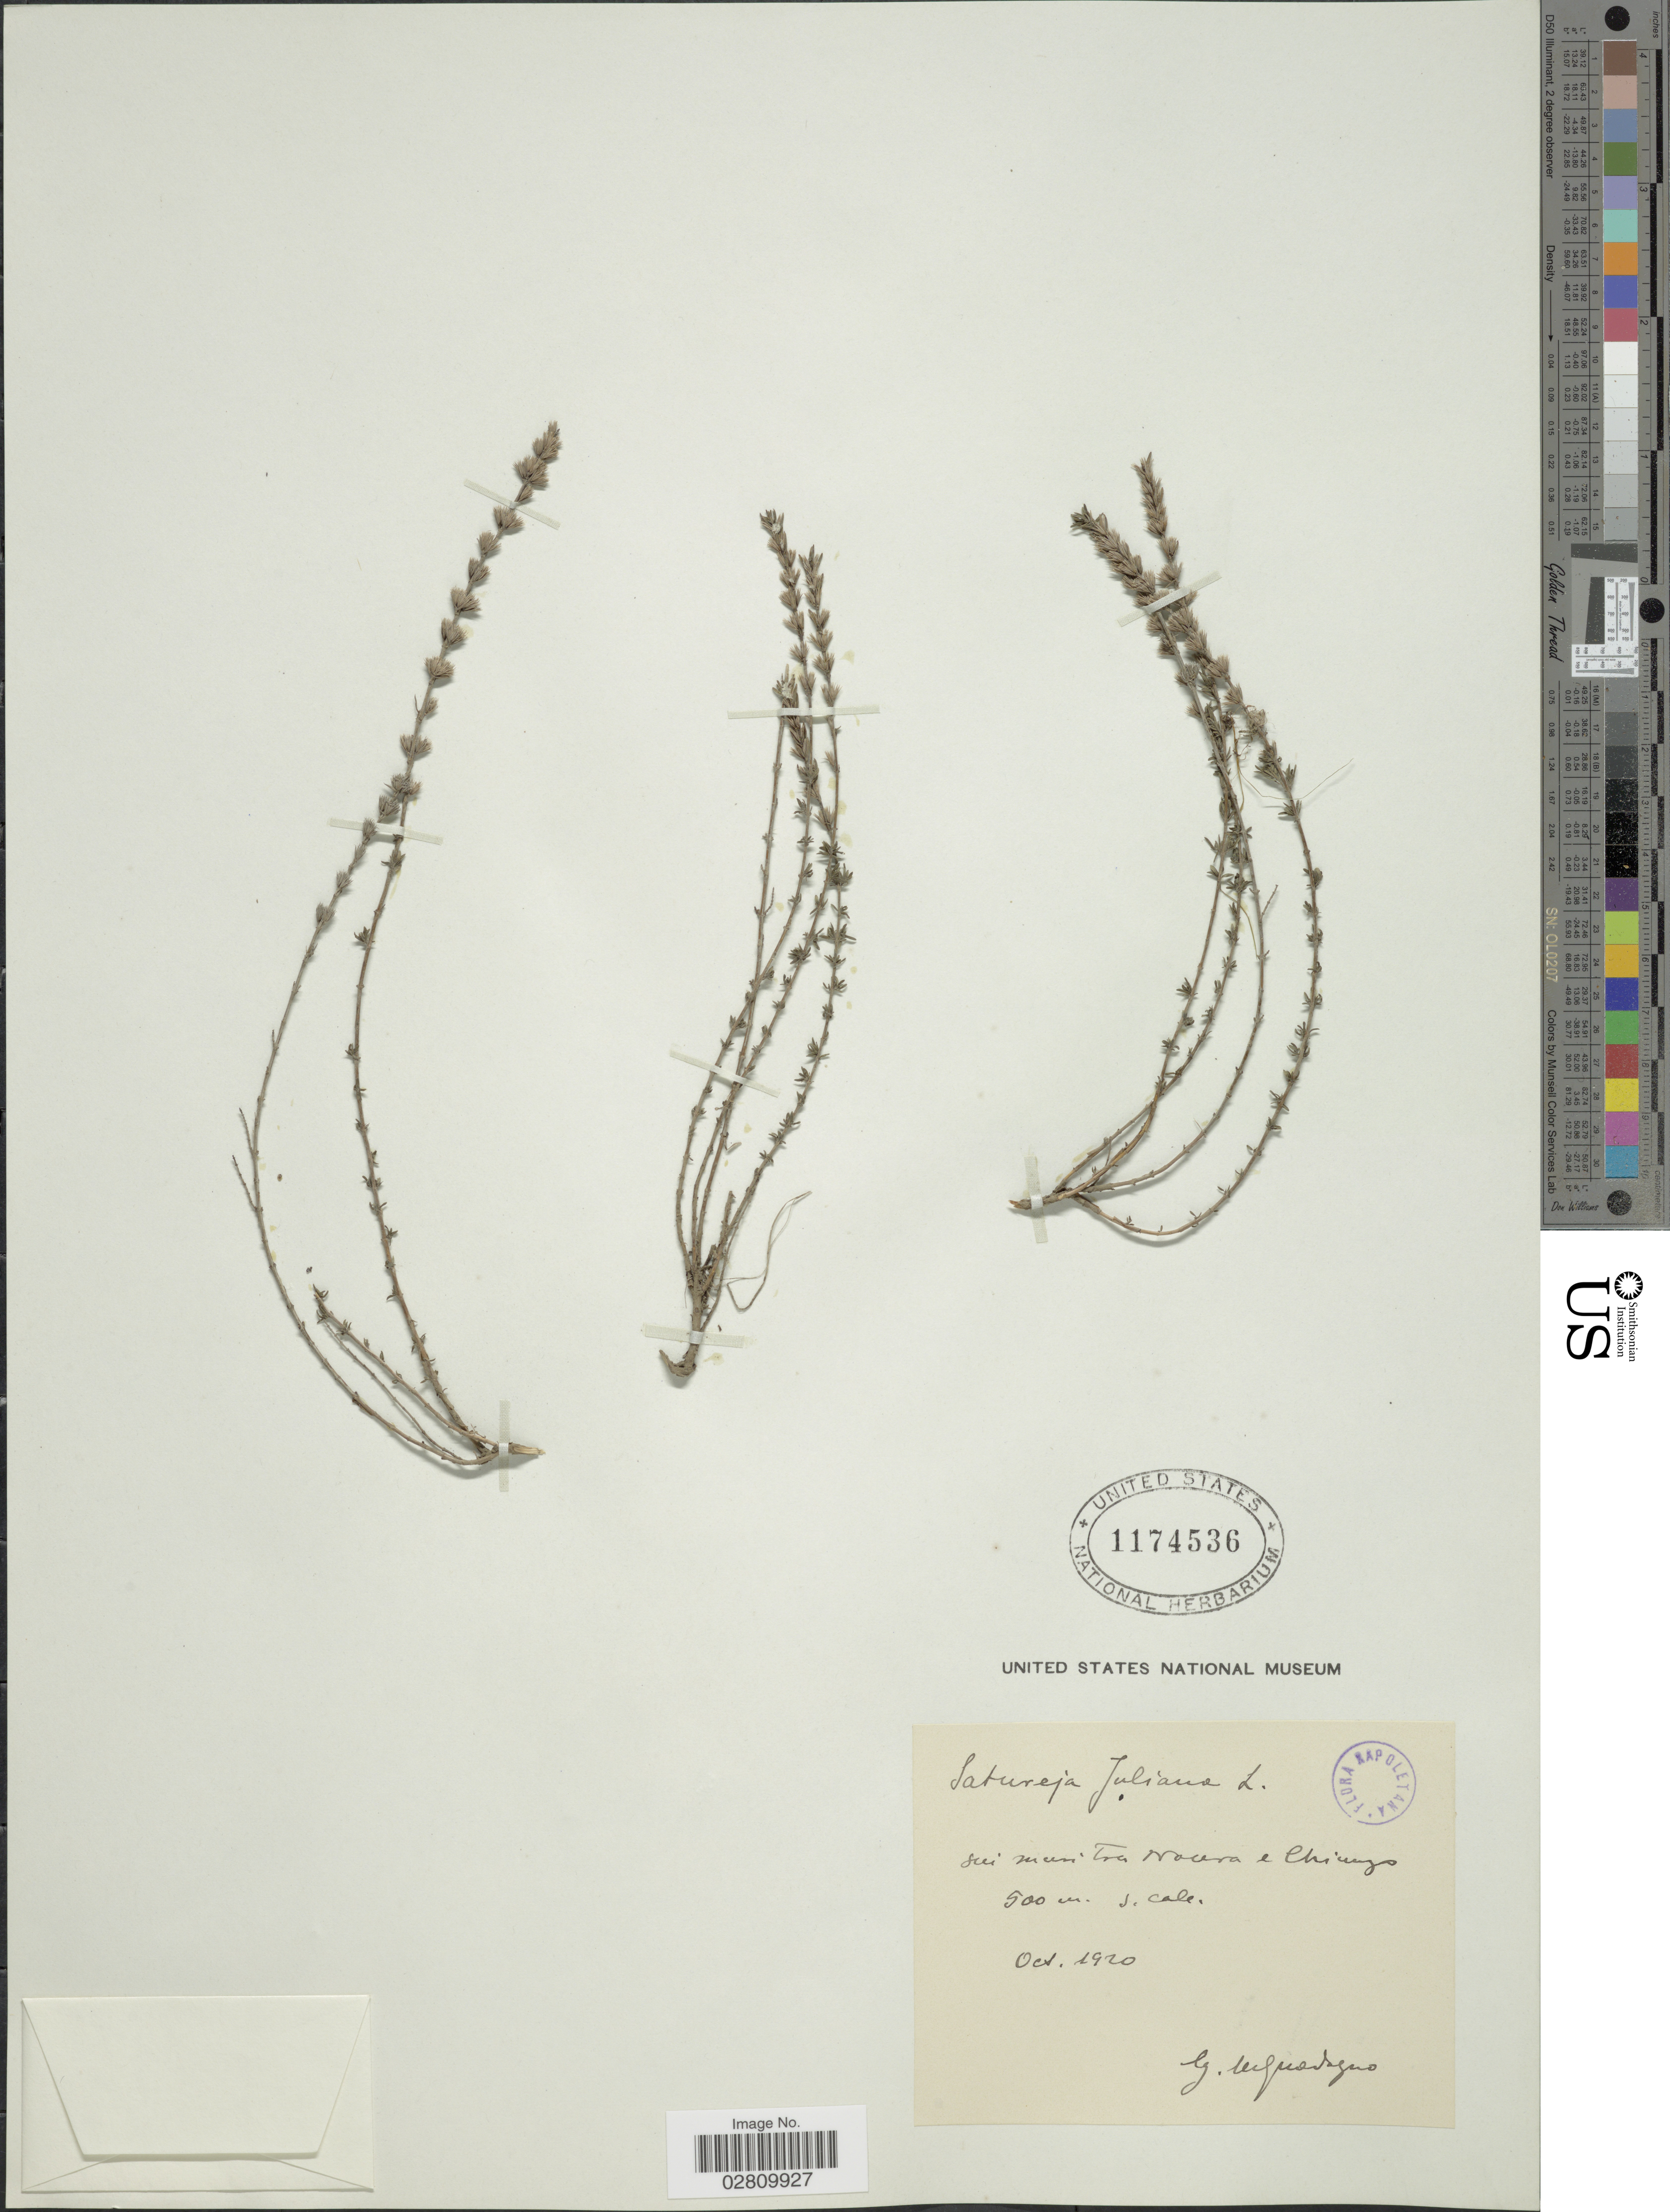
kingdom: Plantae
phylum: Tracheophyta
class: Magnoliopsida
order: Lamiales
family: Lamiaceae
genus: Micromeria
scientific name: Micromeria juliana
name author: (L.) Benth. ex Rchb.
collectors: G. Guadagno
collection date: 1920-10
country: Italy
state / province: Campania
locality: Sui muri tra Nocera e Chiunzo [on the walls between Nocera and Chiunzo]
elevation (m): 500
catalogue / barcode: US 1174536